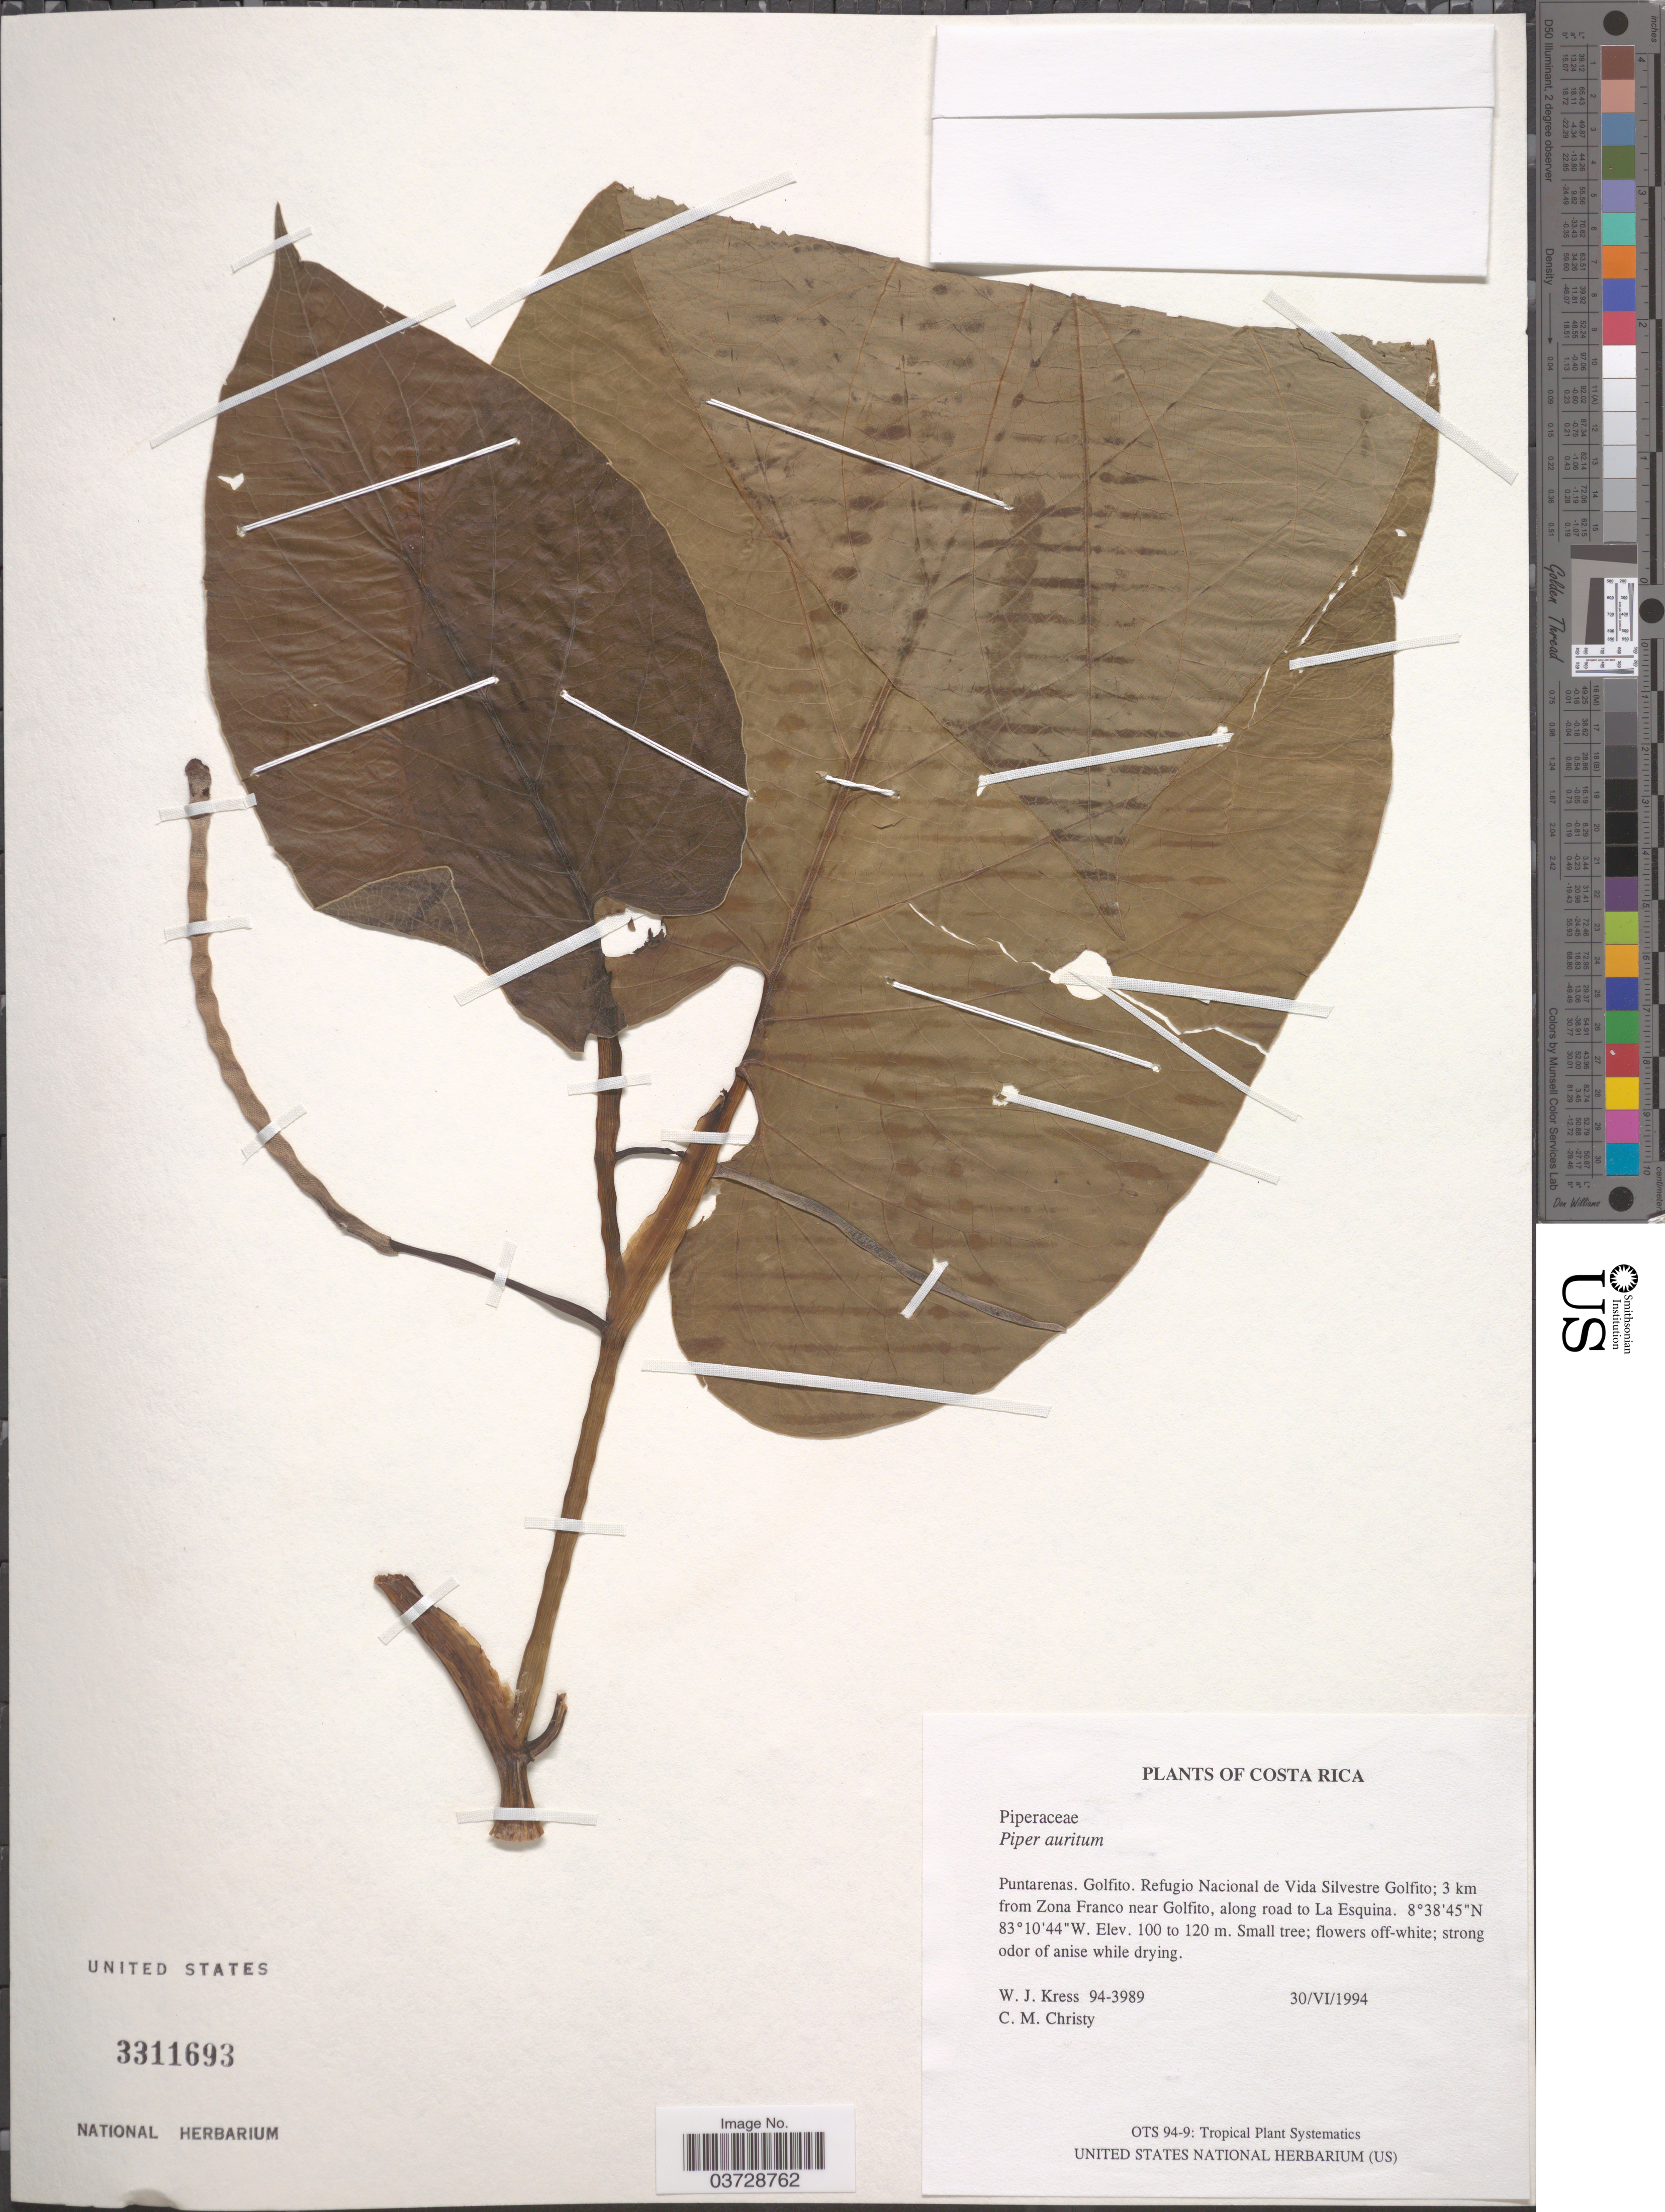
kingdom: Plantae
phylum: Tracheophyta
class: Magnoliopsida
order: Piperales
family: Piperaceae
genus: Piper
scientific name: Piper auritum var. amplifolium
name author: C. DC.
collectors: W. J. Kress & C. M. Christy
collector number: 94-3989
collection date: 1994-06-30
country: Costa Rica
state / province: Puntarenas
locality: Golfito. Refugio Nacional de Vida Silvestre Golfito; 3 km from Zona Franco near Golfito, along road to La Esquina.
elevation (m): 100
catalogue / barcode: US 3311693